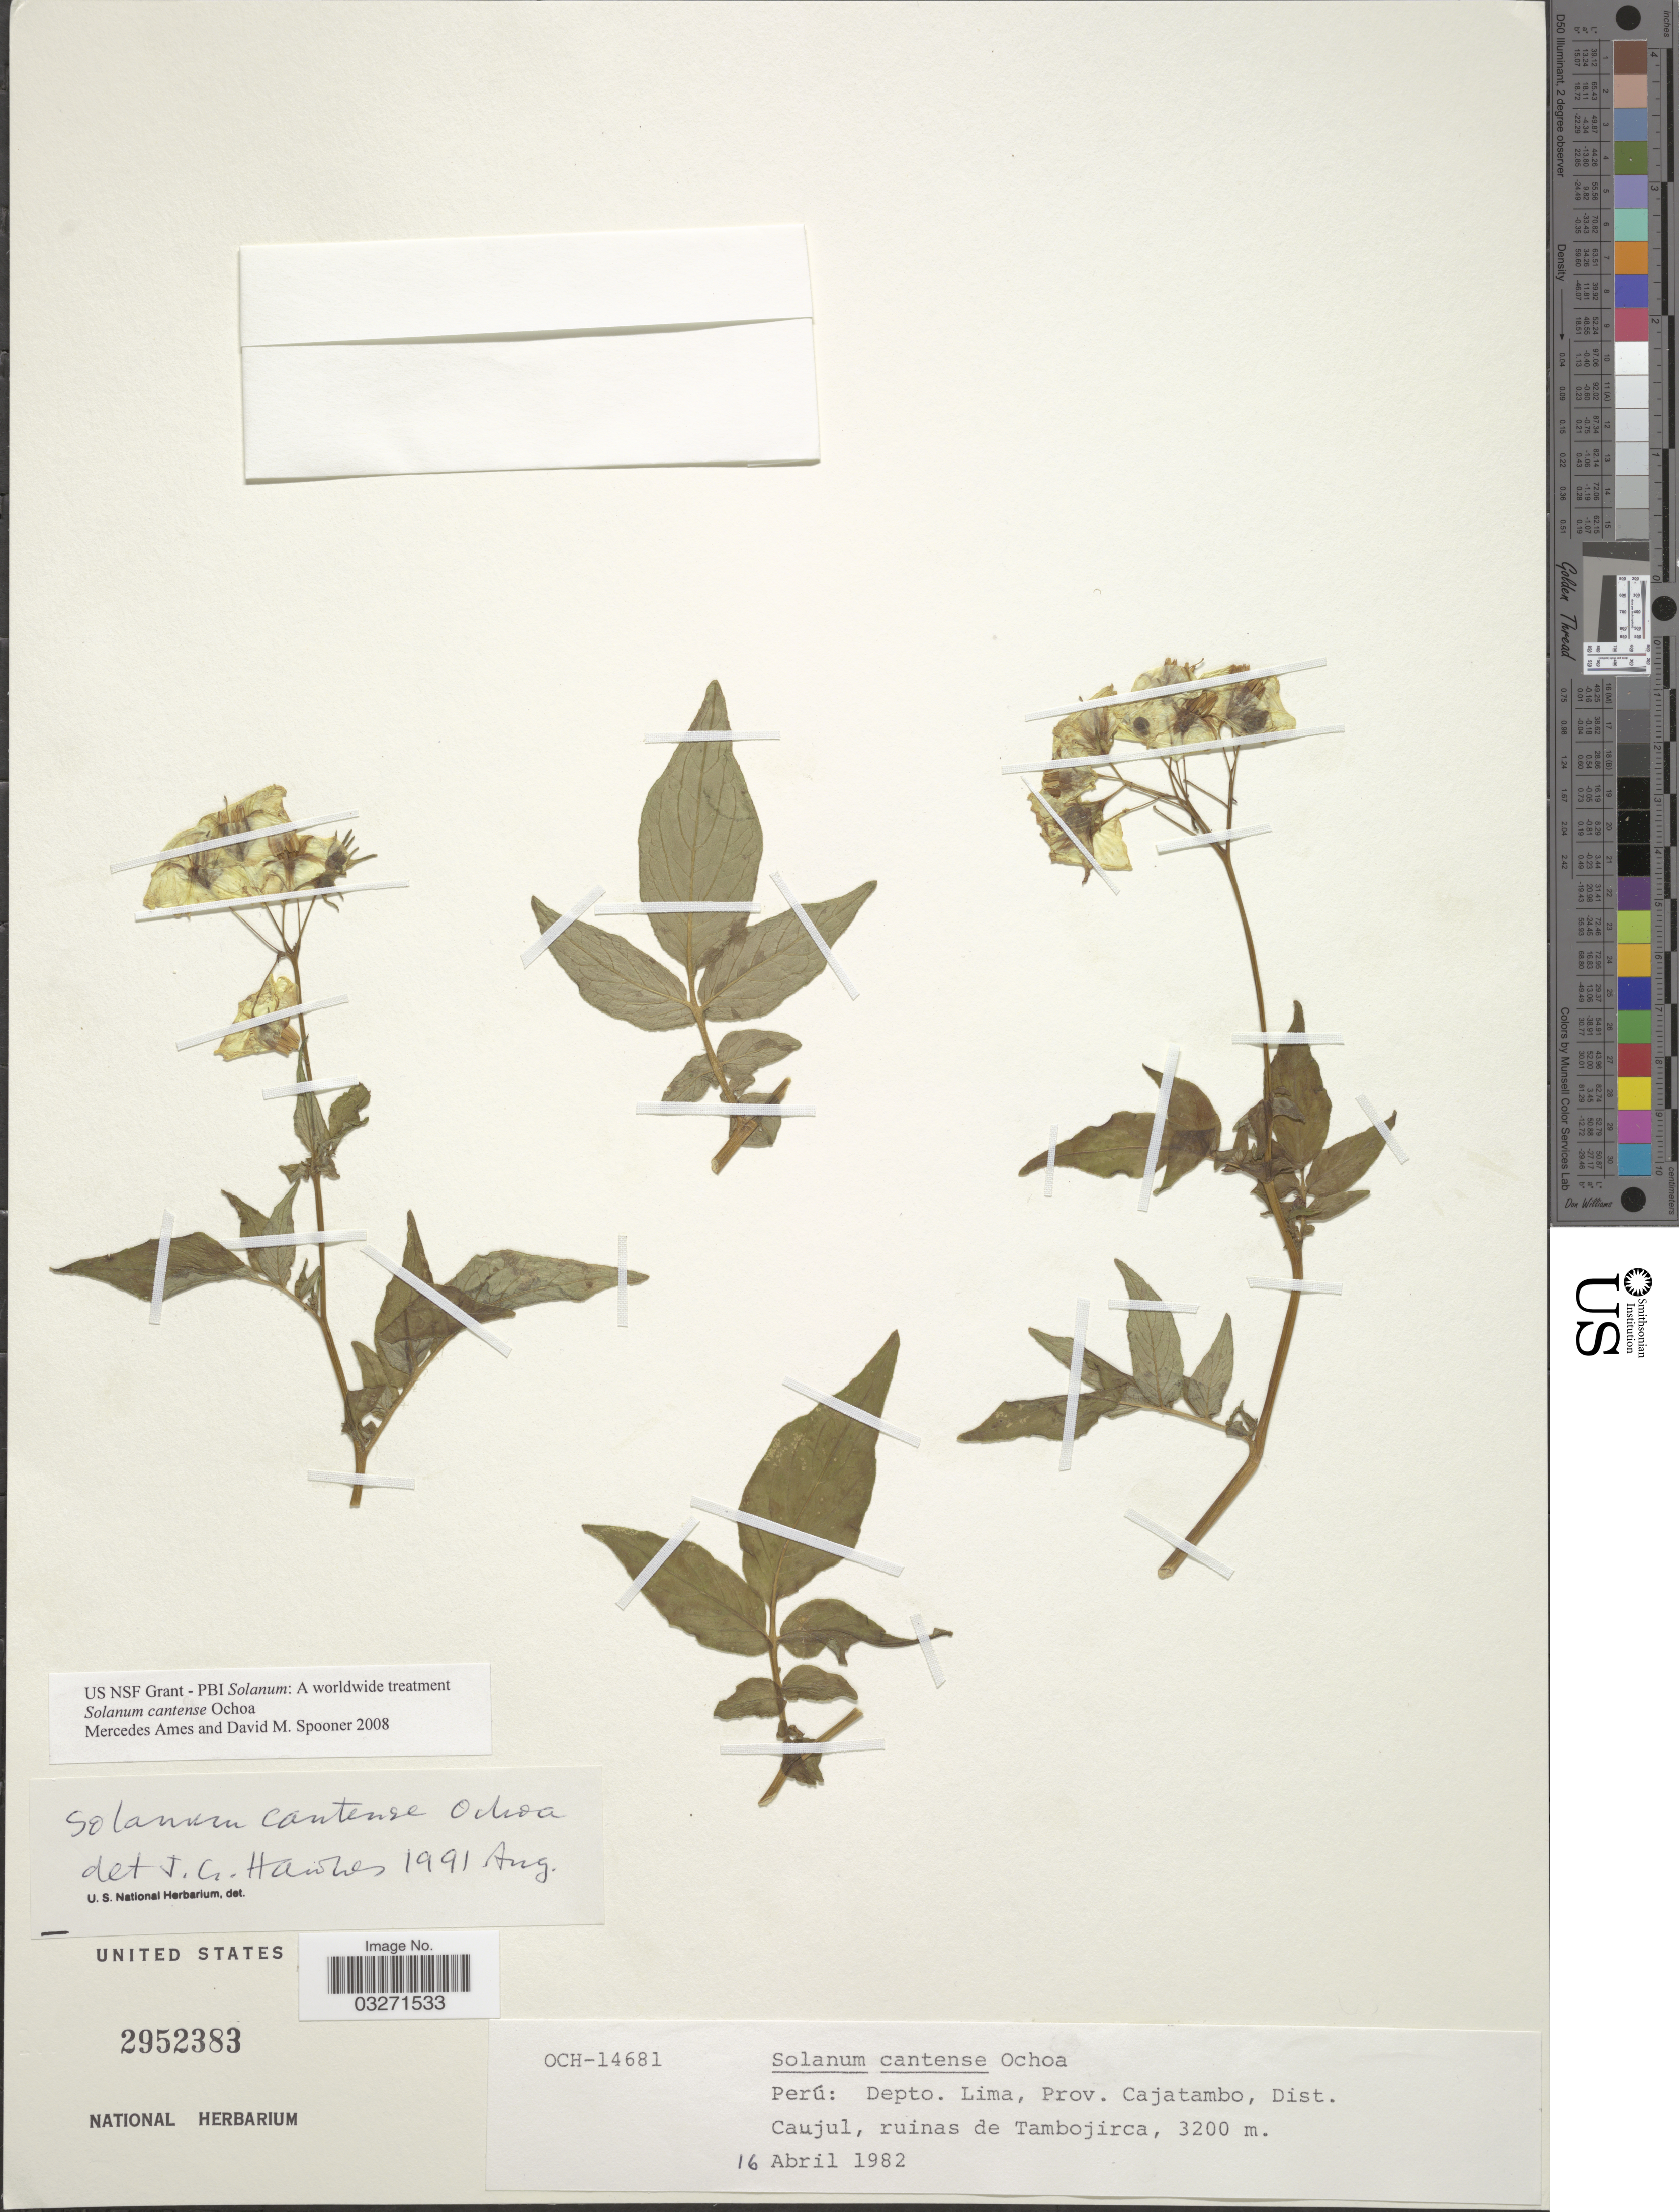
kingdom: Plantae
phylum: Tracheophyta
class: Magnoliopsida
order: Solanales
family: Solanaceae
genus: Solanum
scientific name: Solanum cantense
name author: Ochoa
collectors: -. Ochoa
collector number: OCH-14681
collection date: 1982-04-16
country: Peru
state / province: Lima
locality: Depto. Lima, Prov. Cajatambo, Dist. Caujul, ruinas de Tambojirca.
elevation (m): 3200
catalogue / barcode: US 2952383